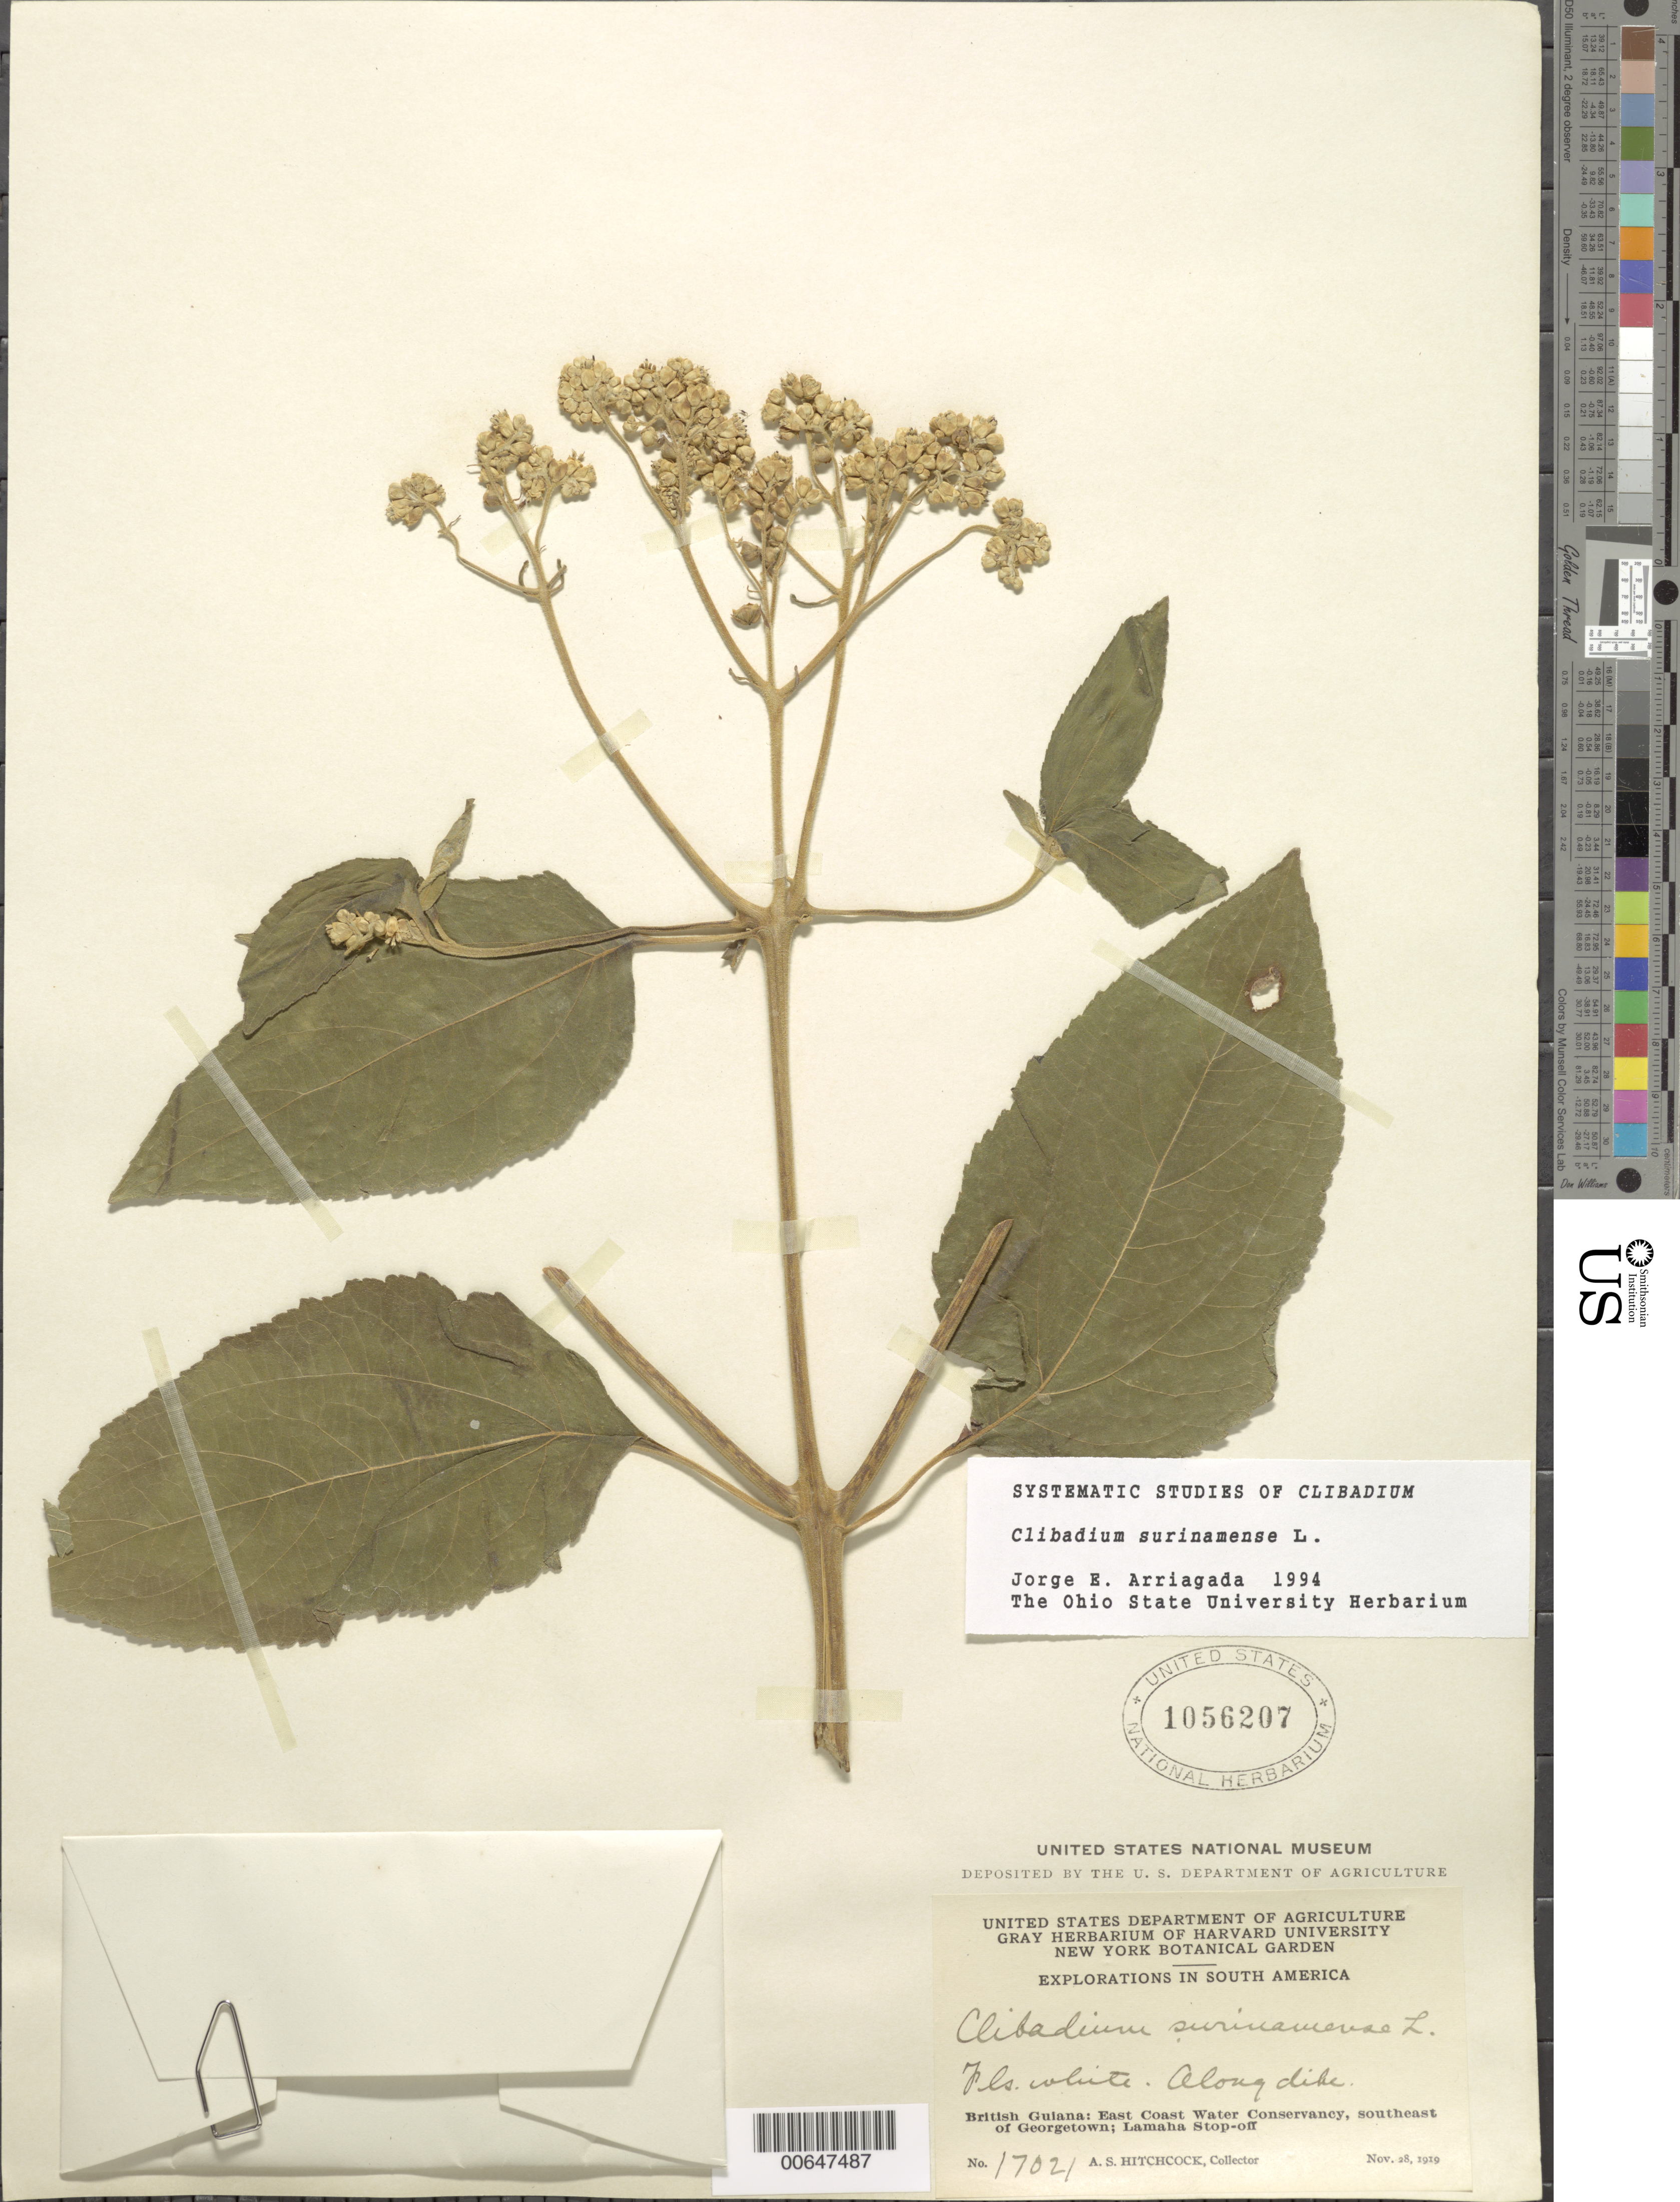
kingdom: Plantae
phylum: Tracheophyta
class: Magnoliopsida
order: Asterales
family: Asteraceae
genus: Clibadium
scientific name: Clibadium surinamense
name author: L.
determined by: Arriagada, J. E.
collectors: A. S. Hitchcock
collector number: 17021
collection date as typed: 28-Nov-19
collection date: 1919-11-28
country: Guyana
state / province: Demerara-Mahaica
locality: Georgetown, SE of, East Coast Water Conservancy, Lamaha Stop-Off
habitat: Along dyke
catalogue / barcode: US 1056207